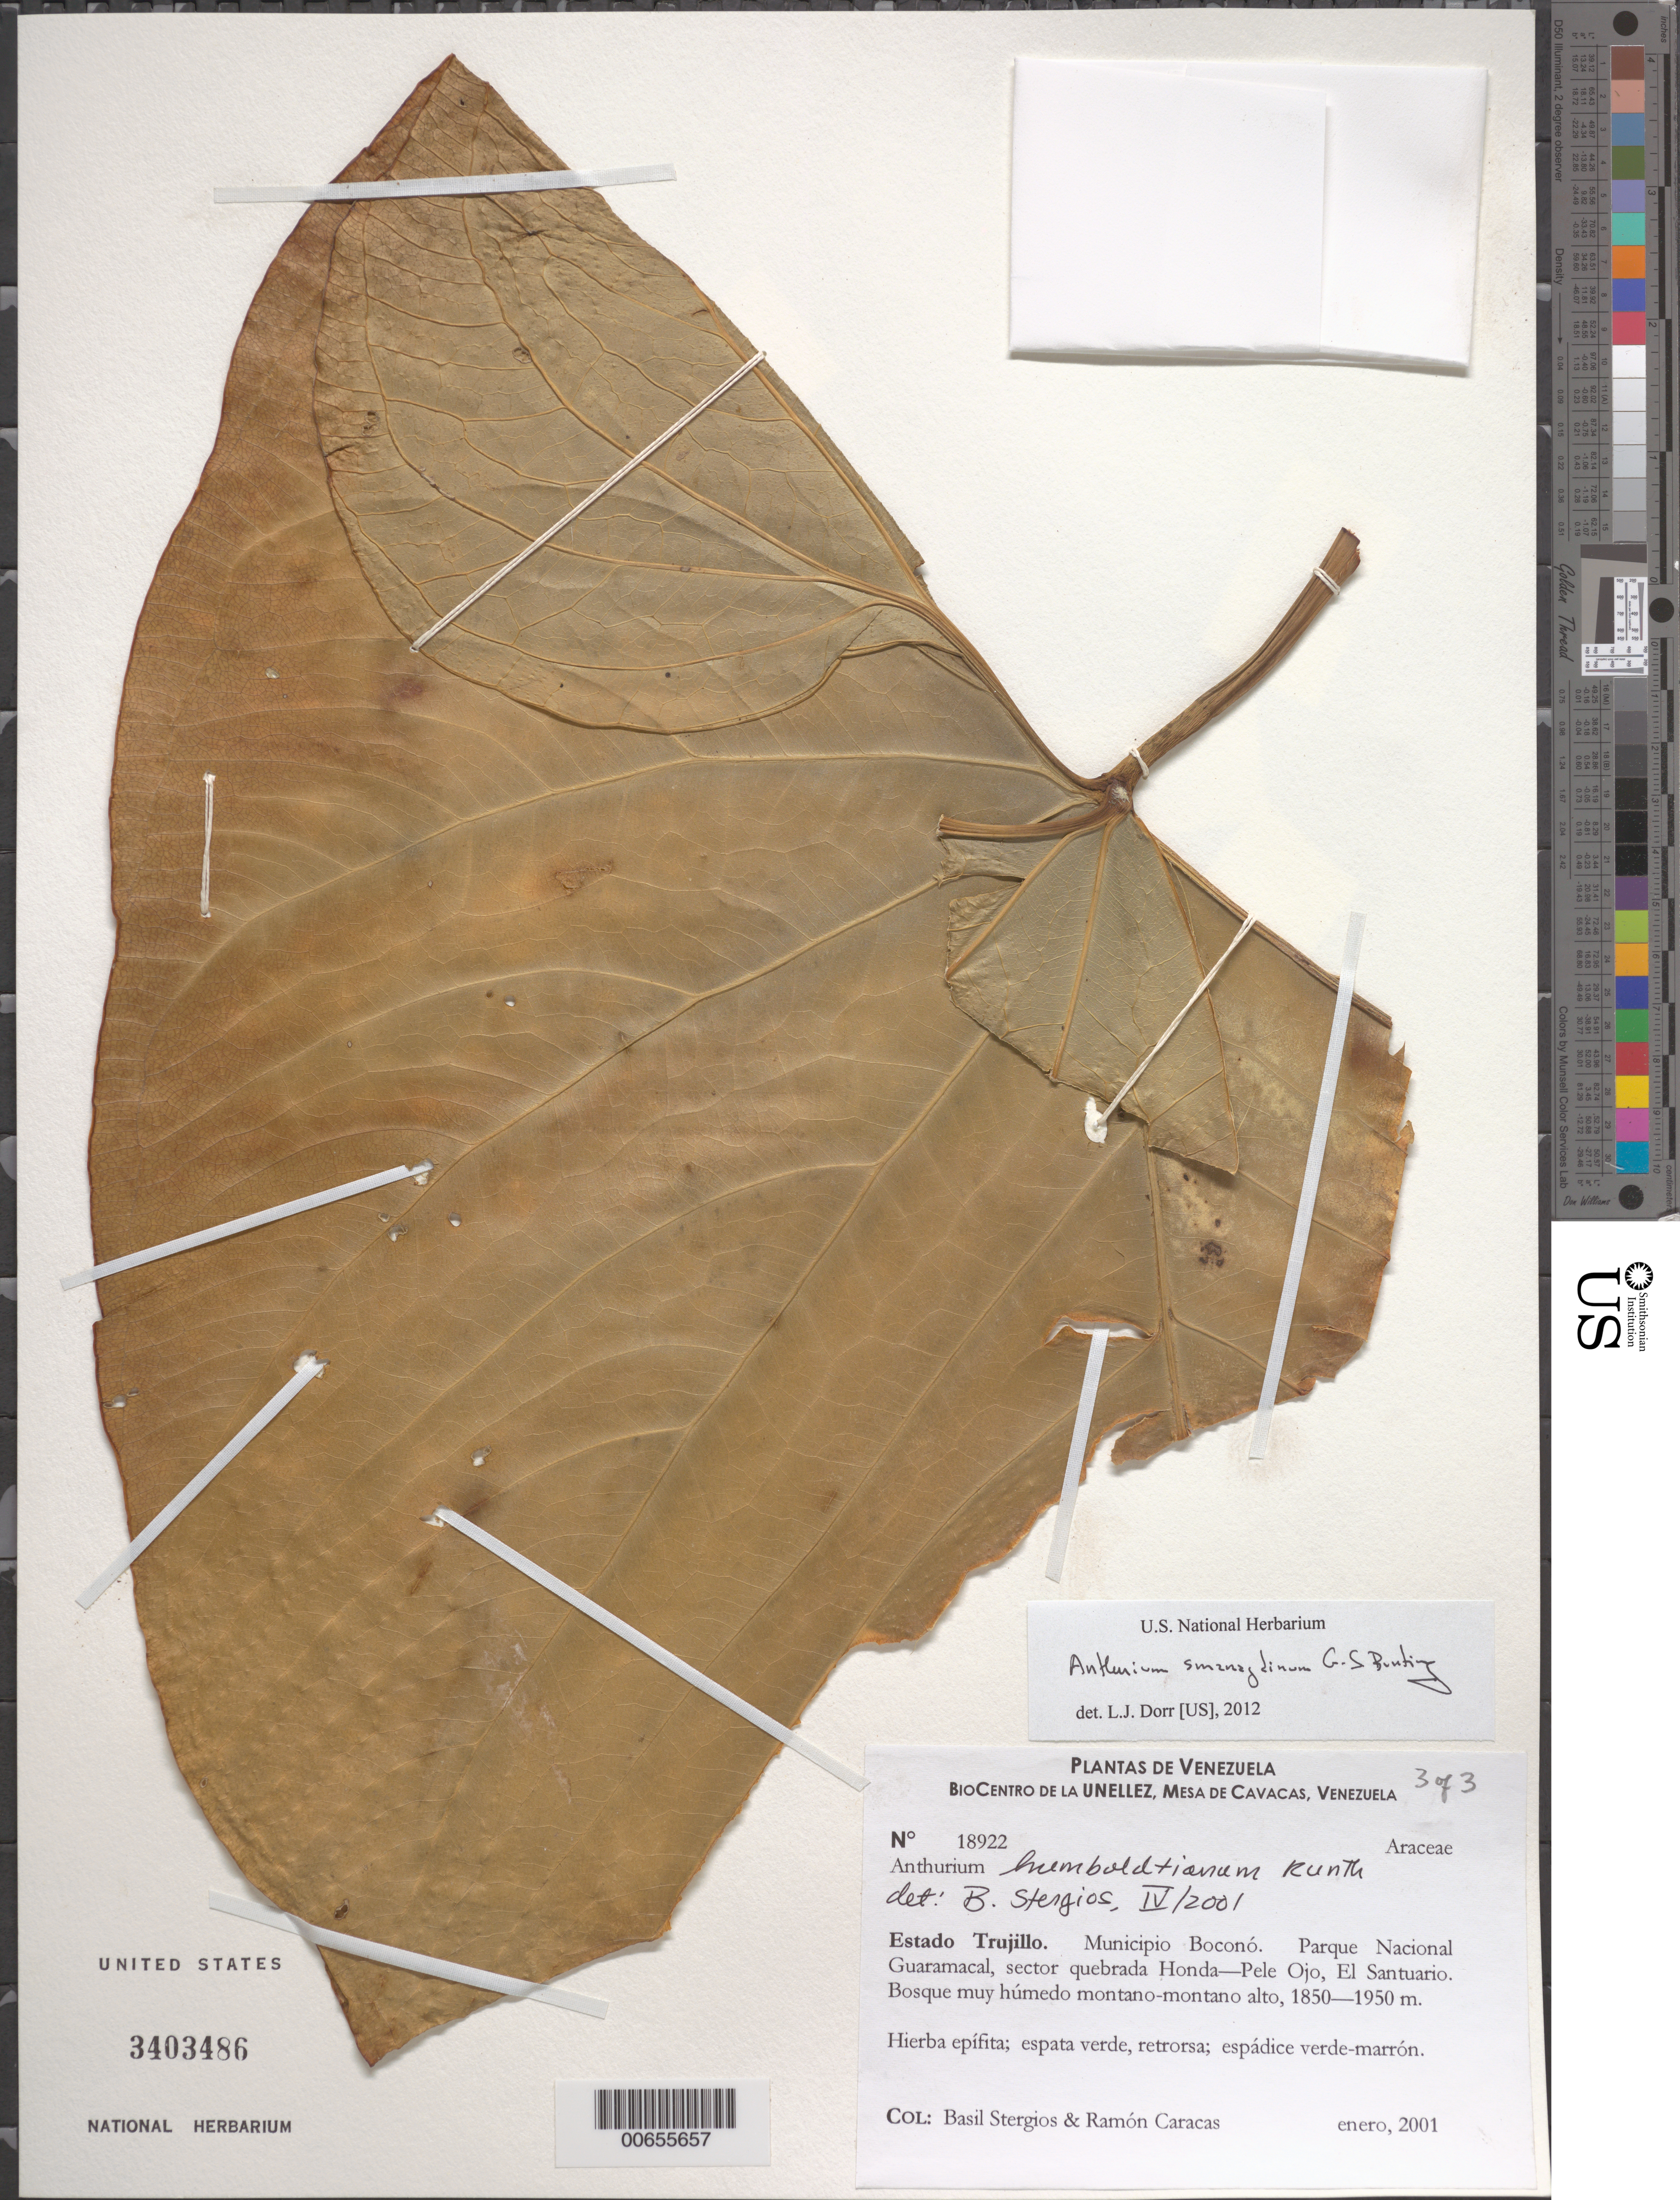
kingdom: Plantae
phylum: Tracheophyta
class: Liliopsida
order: Alismatales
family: Araceae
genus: Anthurium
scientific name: Anthurium smaragdinum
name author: G.S. Bunting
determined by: Dorr, L. J., (BOT), Smithsonian Institution - National Museum of Natural History (UNITED STATES)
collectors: B. G. Stergios & R. Caracas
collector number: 18922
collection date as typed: Jan 2001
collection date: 2001-01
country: Venezuela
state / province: Trujillo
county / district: Boconó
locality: Parque Nacional Guaramacal, sector quebrada Honda-Pele Ojo, El Santuario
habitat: Bosque muy húmedo montano-montano alto.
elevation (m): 1850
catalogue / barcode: US 3403486